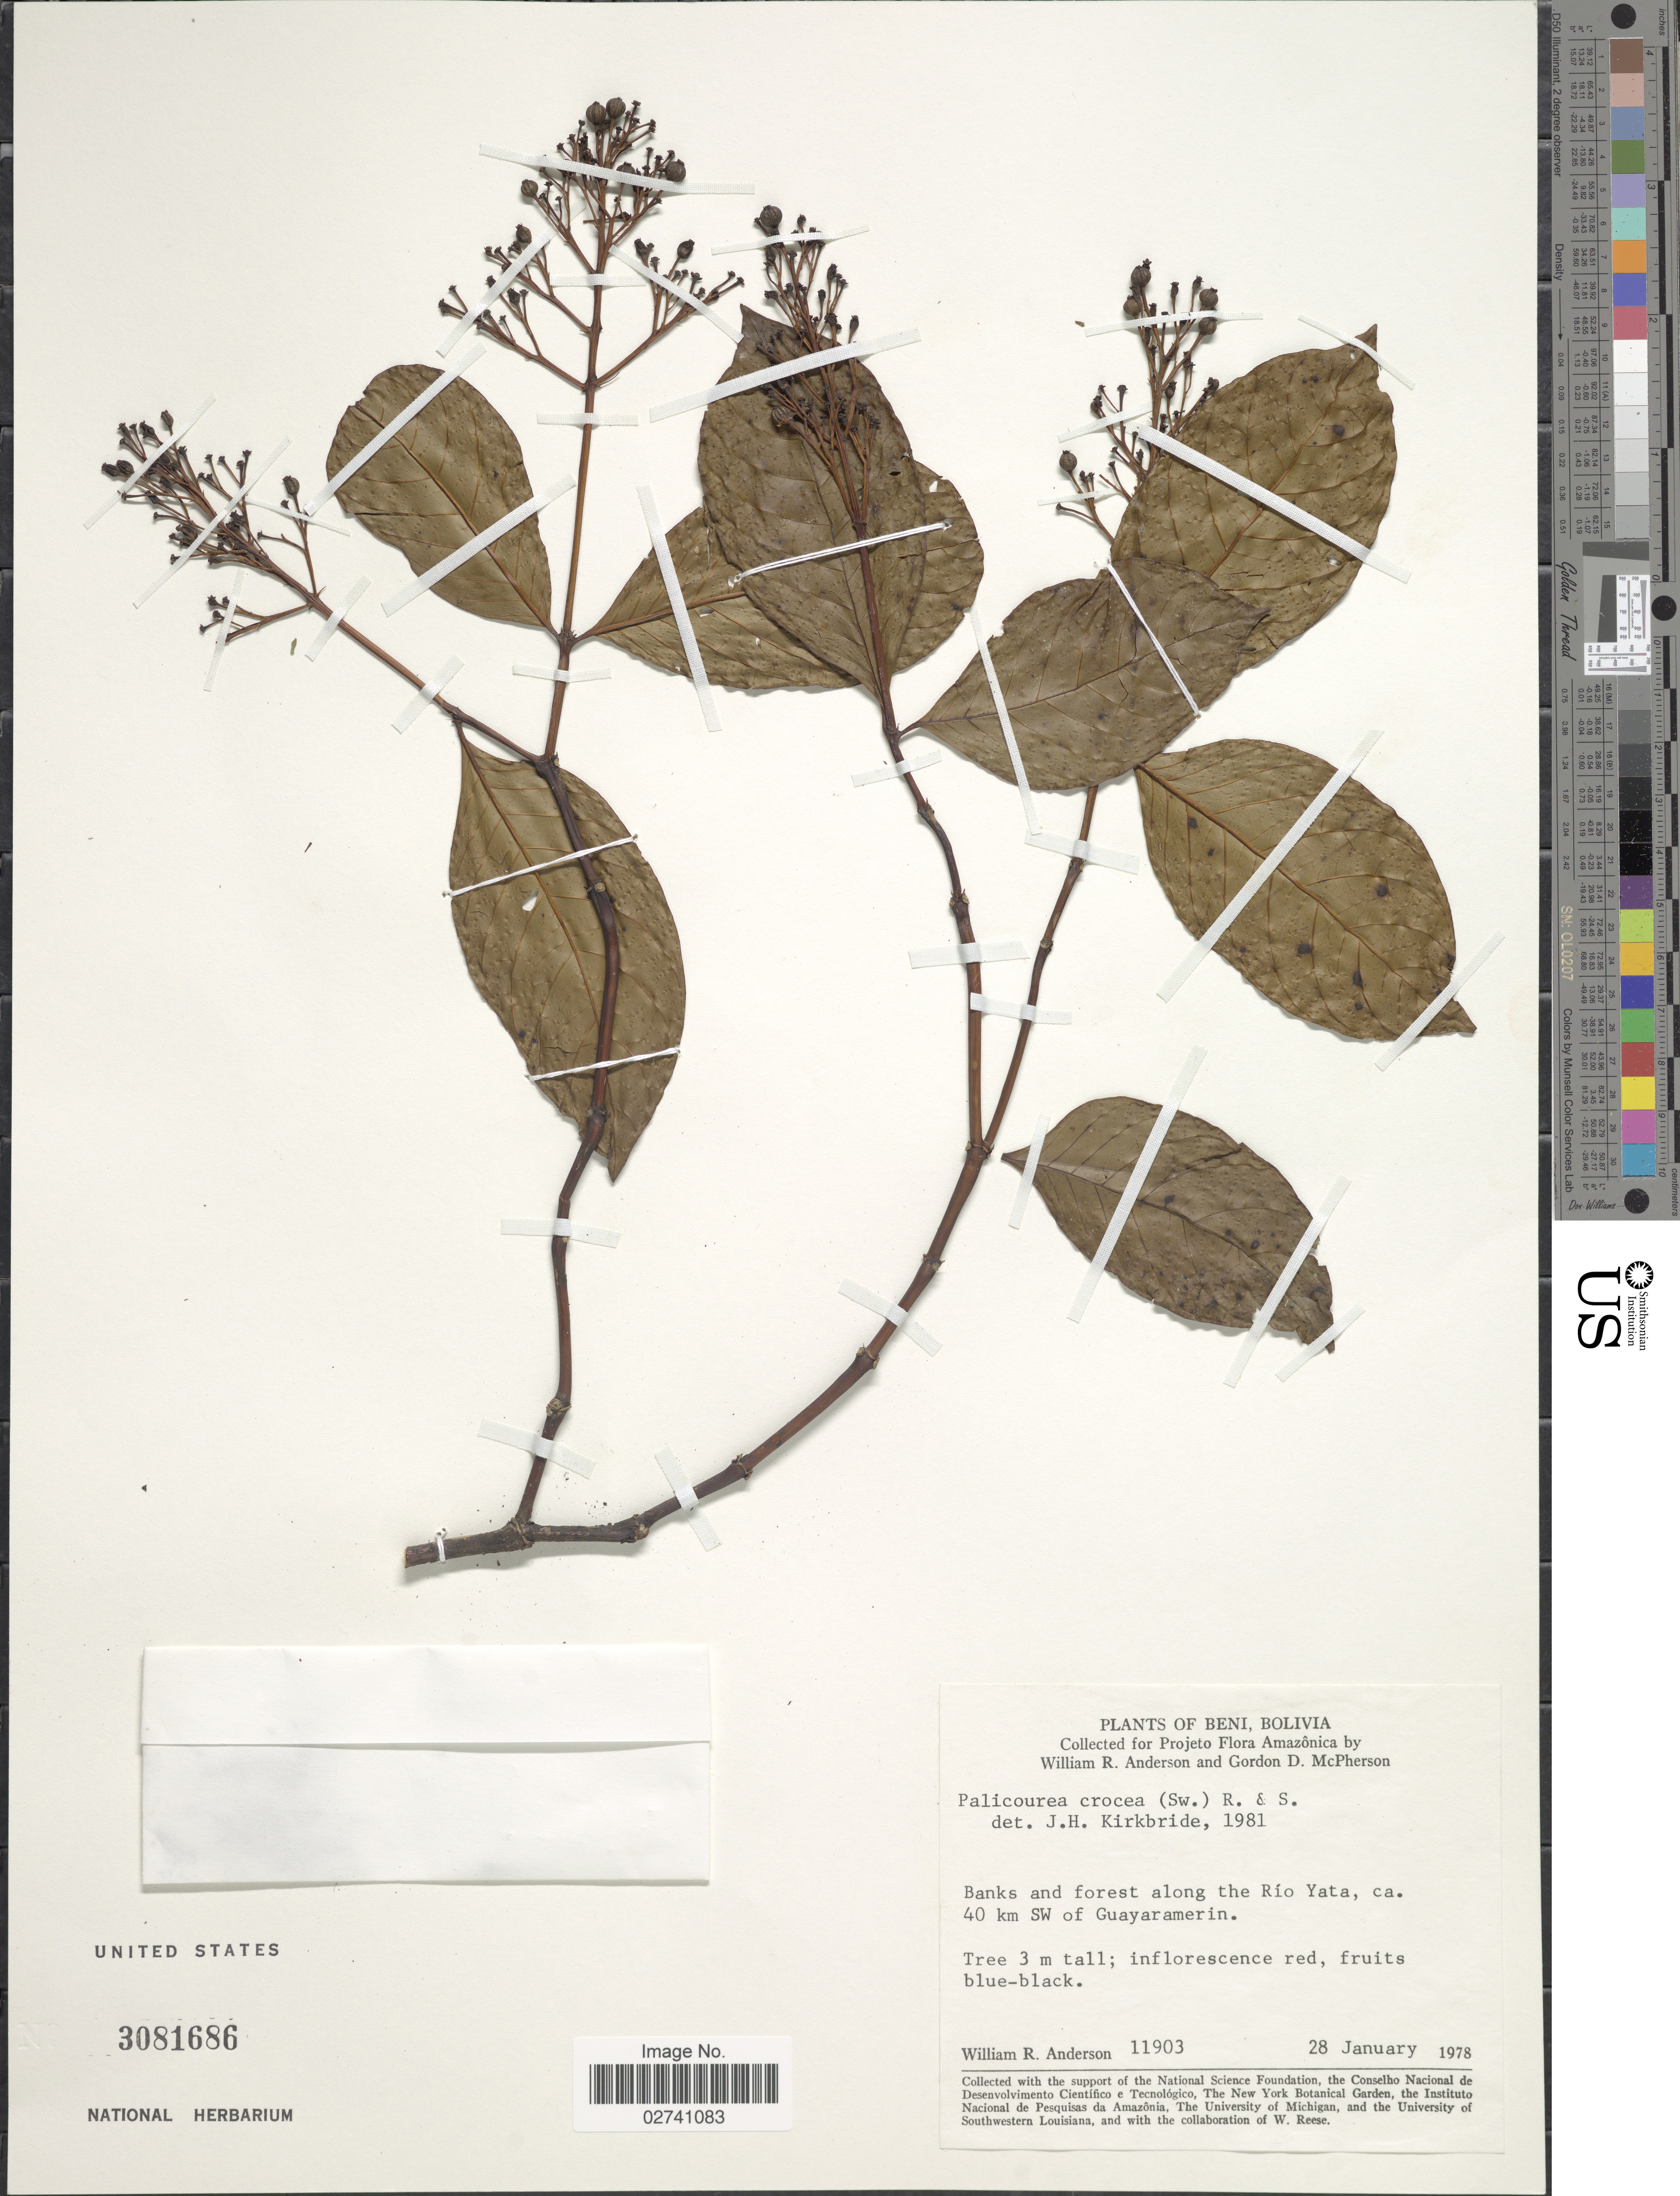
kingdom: Plantae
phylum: Tracheophyta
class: Magnoliopsida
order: Gentianales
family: Rubiaceae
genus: Palicourea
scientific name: Palicourea crocea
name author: (Sw.) Schult.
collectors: W. R. Anderson & G. D. McPherson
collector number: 11903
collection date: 1978-01-28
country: Bolivia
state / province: Beni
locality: Amazônica. Along the Río Yata, ca. 40 km SW of Guayaramerin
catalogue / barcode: US 3081686